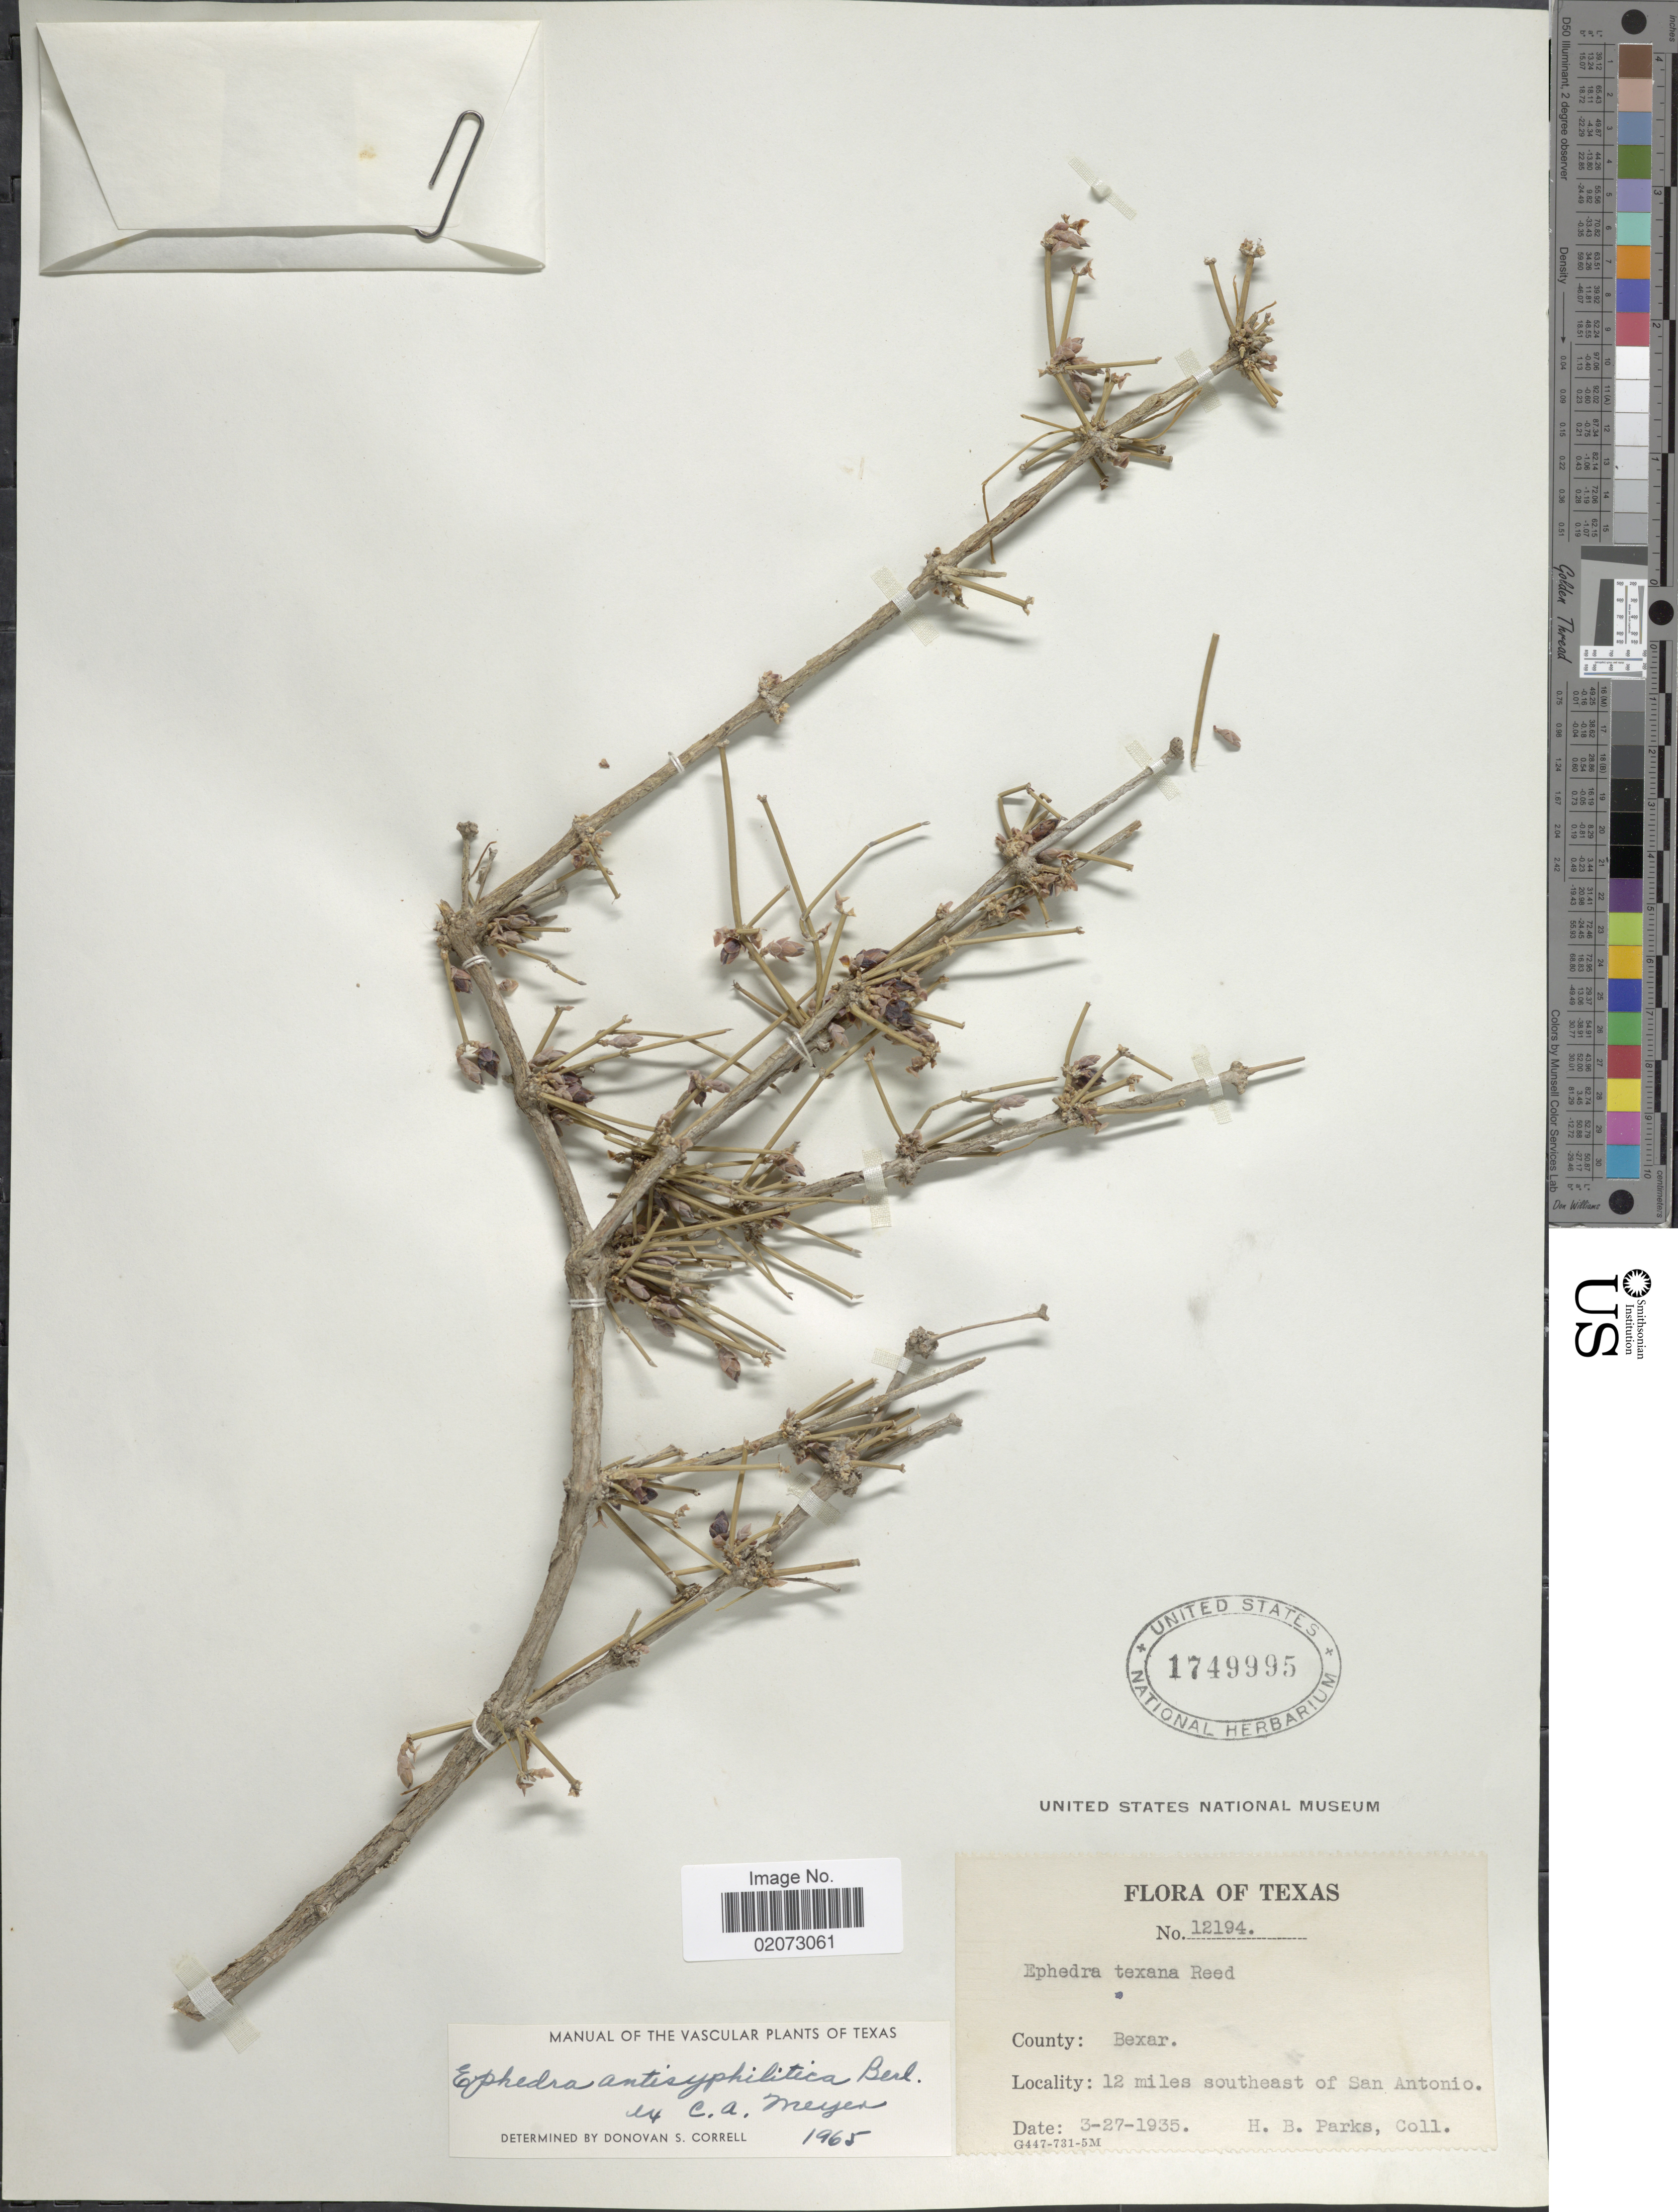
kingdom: Plantae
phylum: Tracheophyta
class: Gnetopsida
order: Ephedrales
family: Ephedraceae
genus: Ephedra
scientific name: Ephedra antisyphilitica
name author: Berland. ex C.A. Mey.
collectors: H. Parks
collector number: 12194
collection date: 1935-03-27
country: United States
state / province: Texas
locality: County: Bexar. 12 miles southeast of San Antonio.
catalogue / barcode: US 1749995